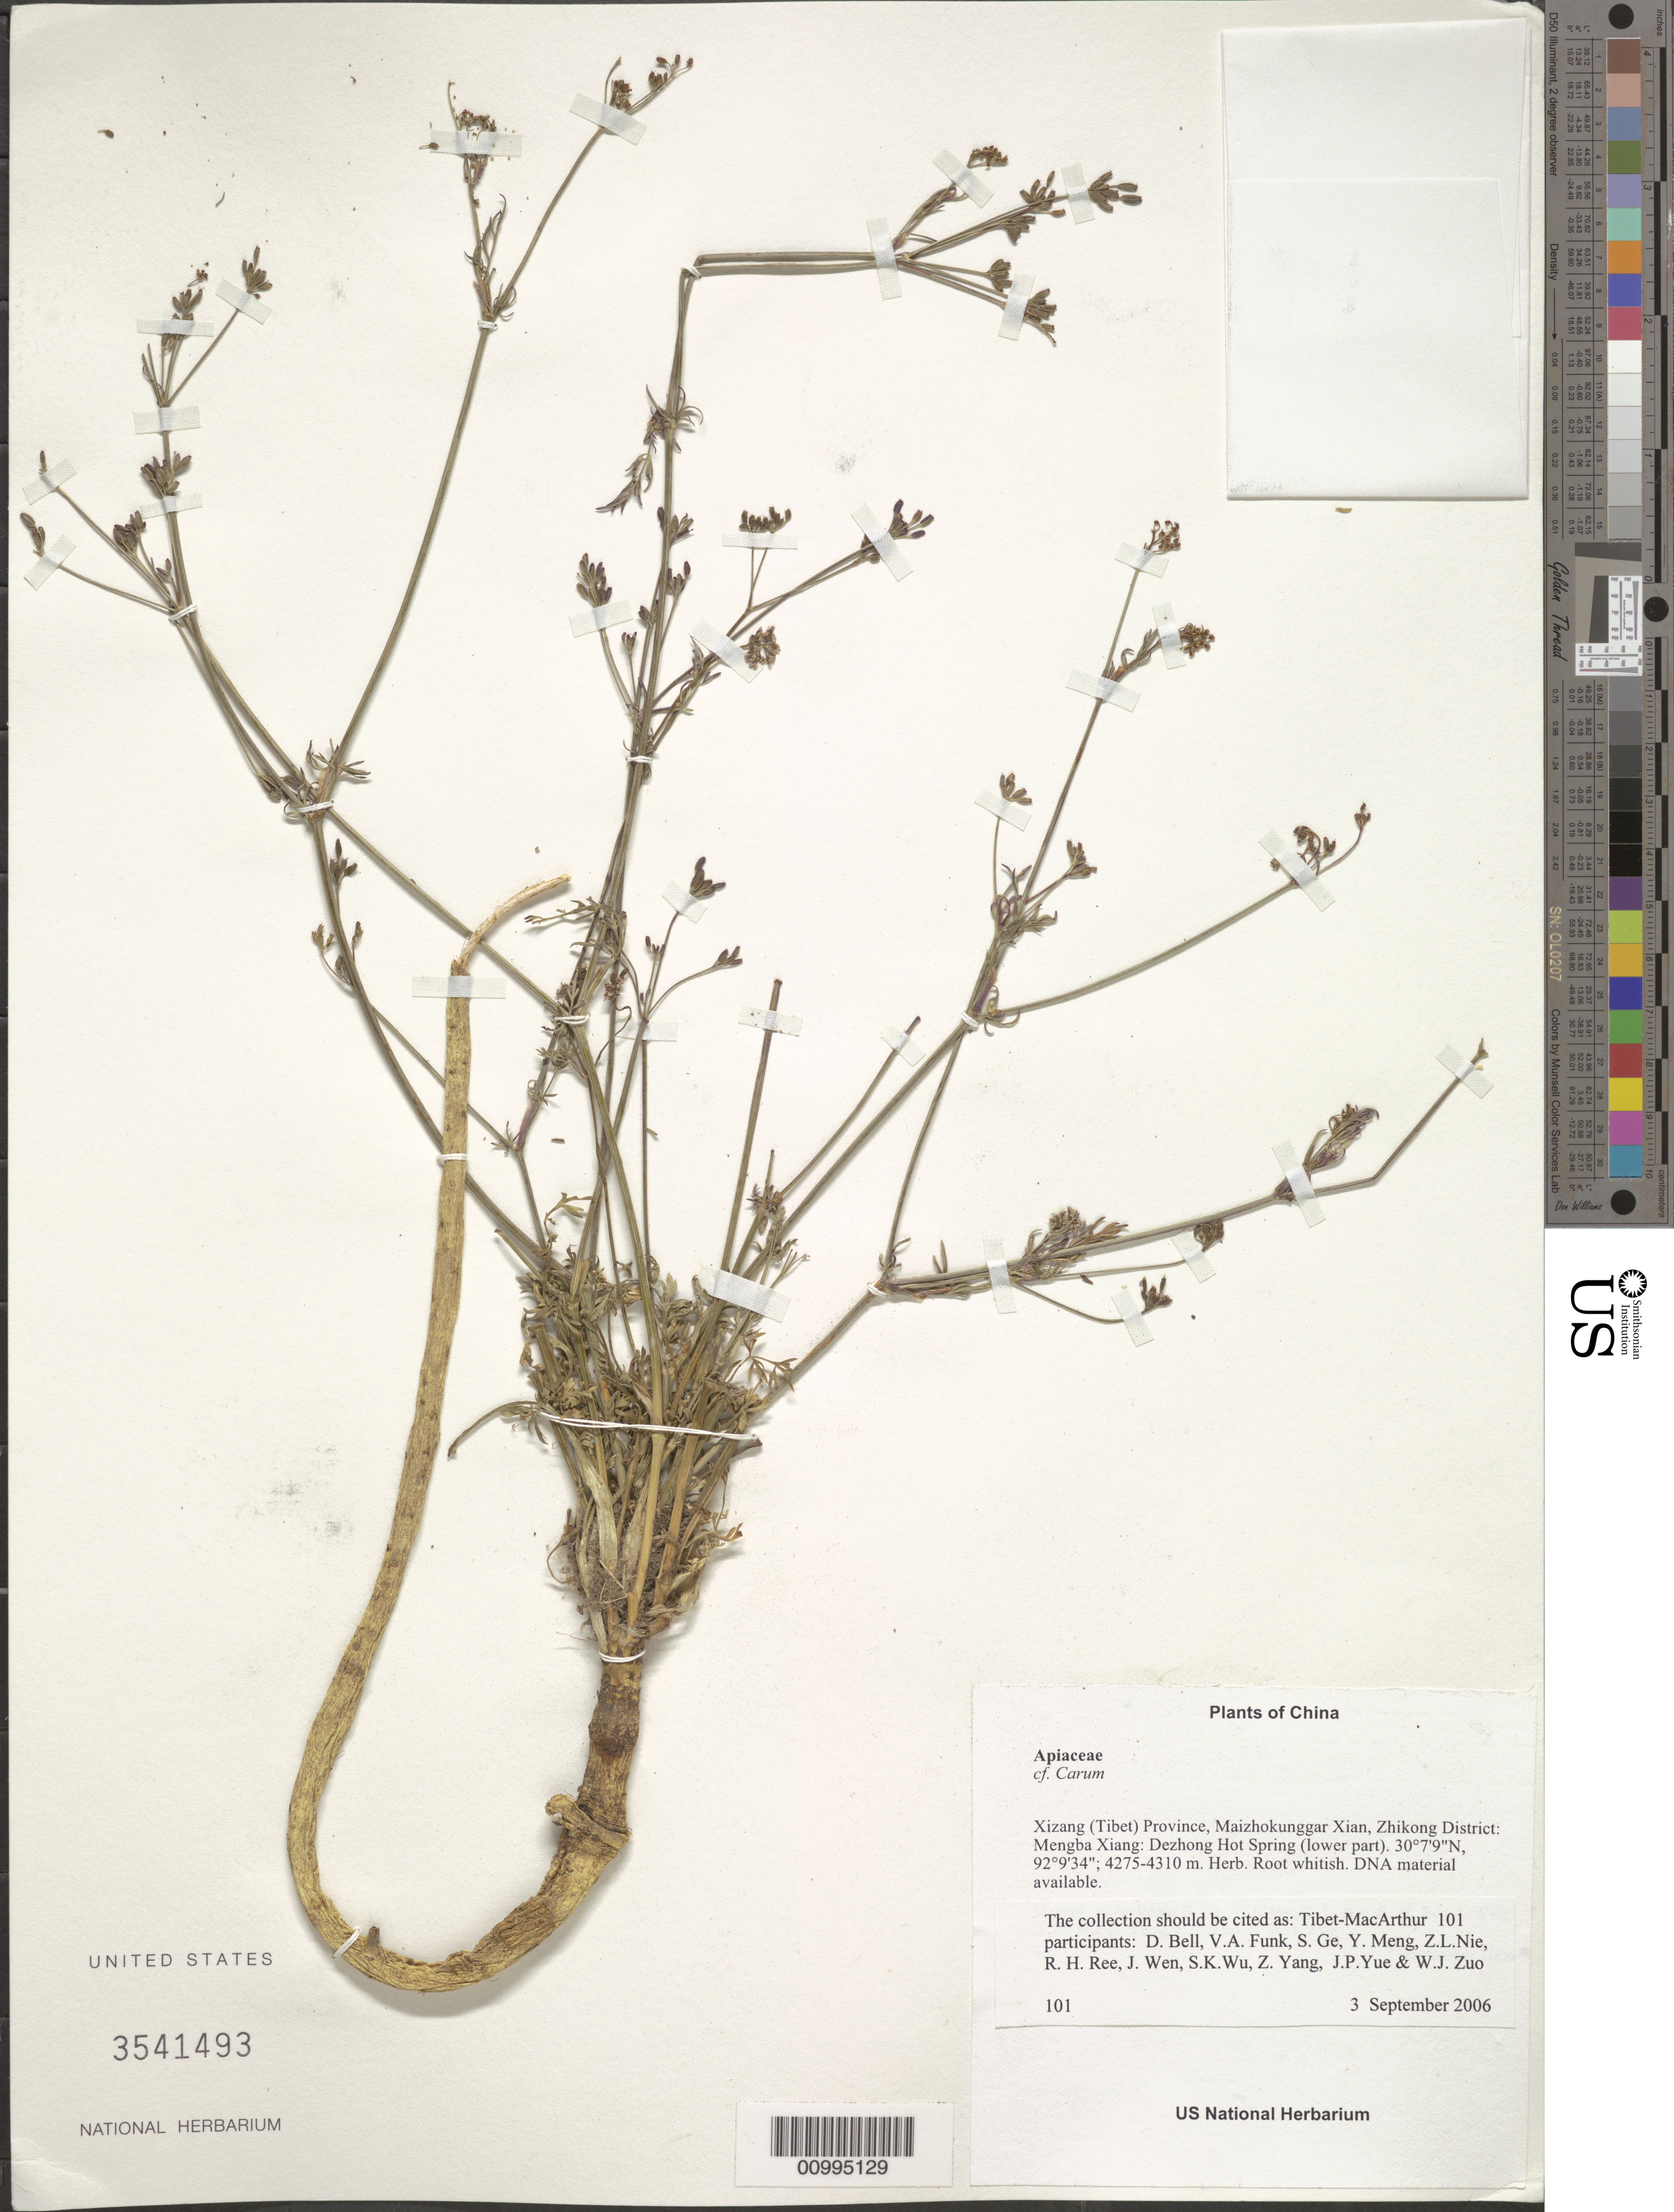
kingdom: Plantae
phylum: Tracheophyta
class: Magnoliopsida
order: Apiales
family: Apiaceae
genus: Carum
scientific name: Carum sp.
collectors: Tibet-MacArthur, D. A. Bell, V. Funk, S. Ge, Y. Meng, Z. Nie, R. Ree, J. Wen, S. K. Wu, Z. Yang, J. Yue & W. Zuo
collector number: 101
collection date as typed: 03 Sep 2006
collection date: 2006-09-03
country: China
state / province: Xizang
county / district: Maizhokunggar Xian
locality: Zhikong District: Mengba Xiang:Dezhong Hot Spring (lower part).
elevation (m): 4275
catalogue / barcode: US 3541493